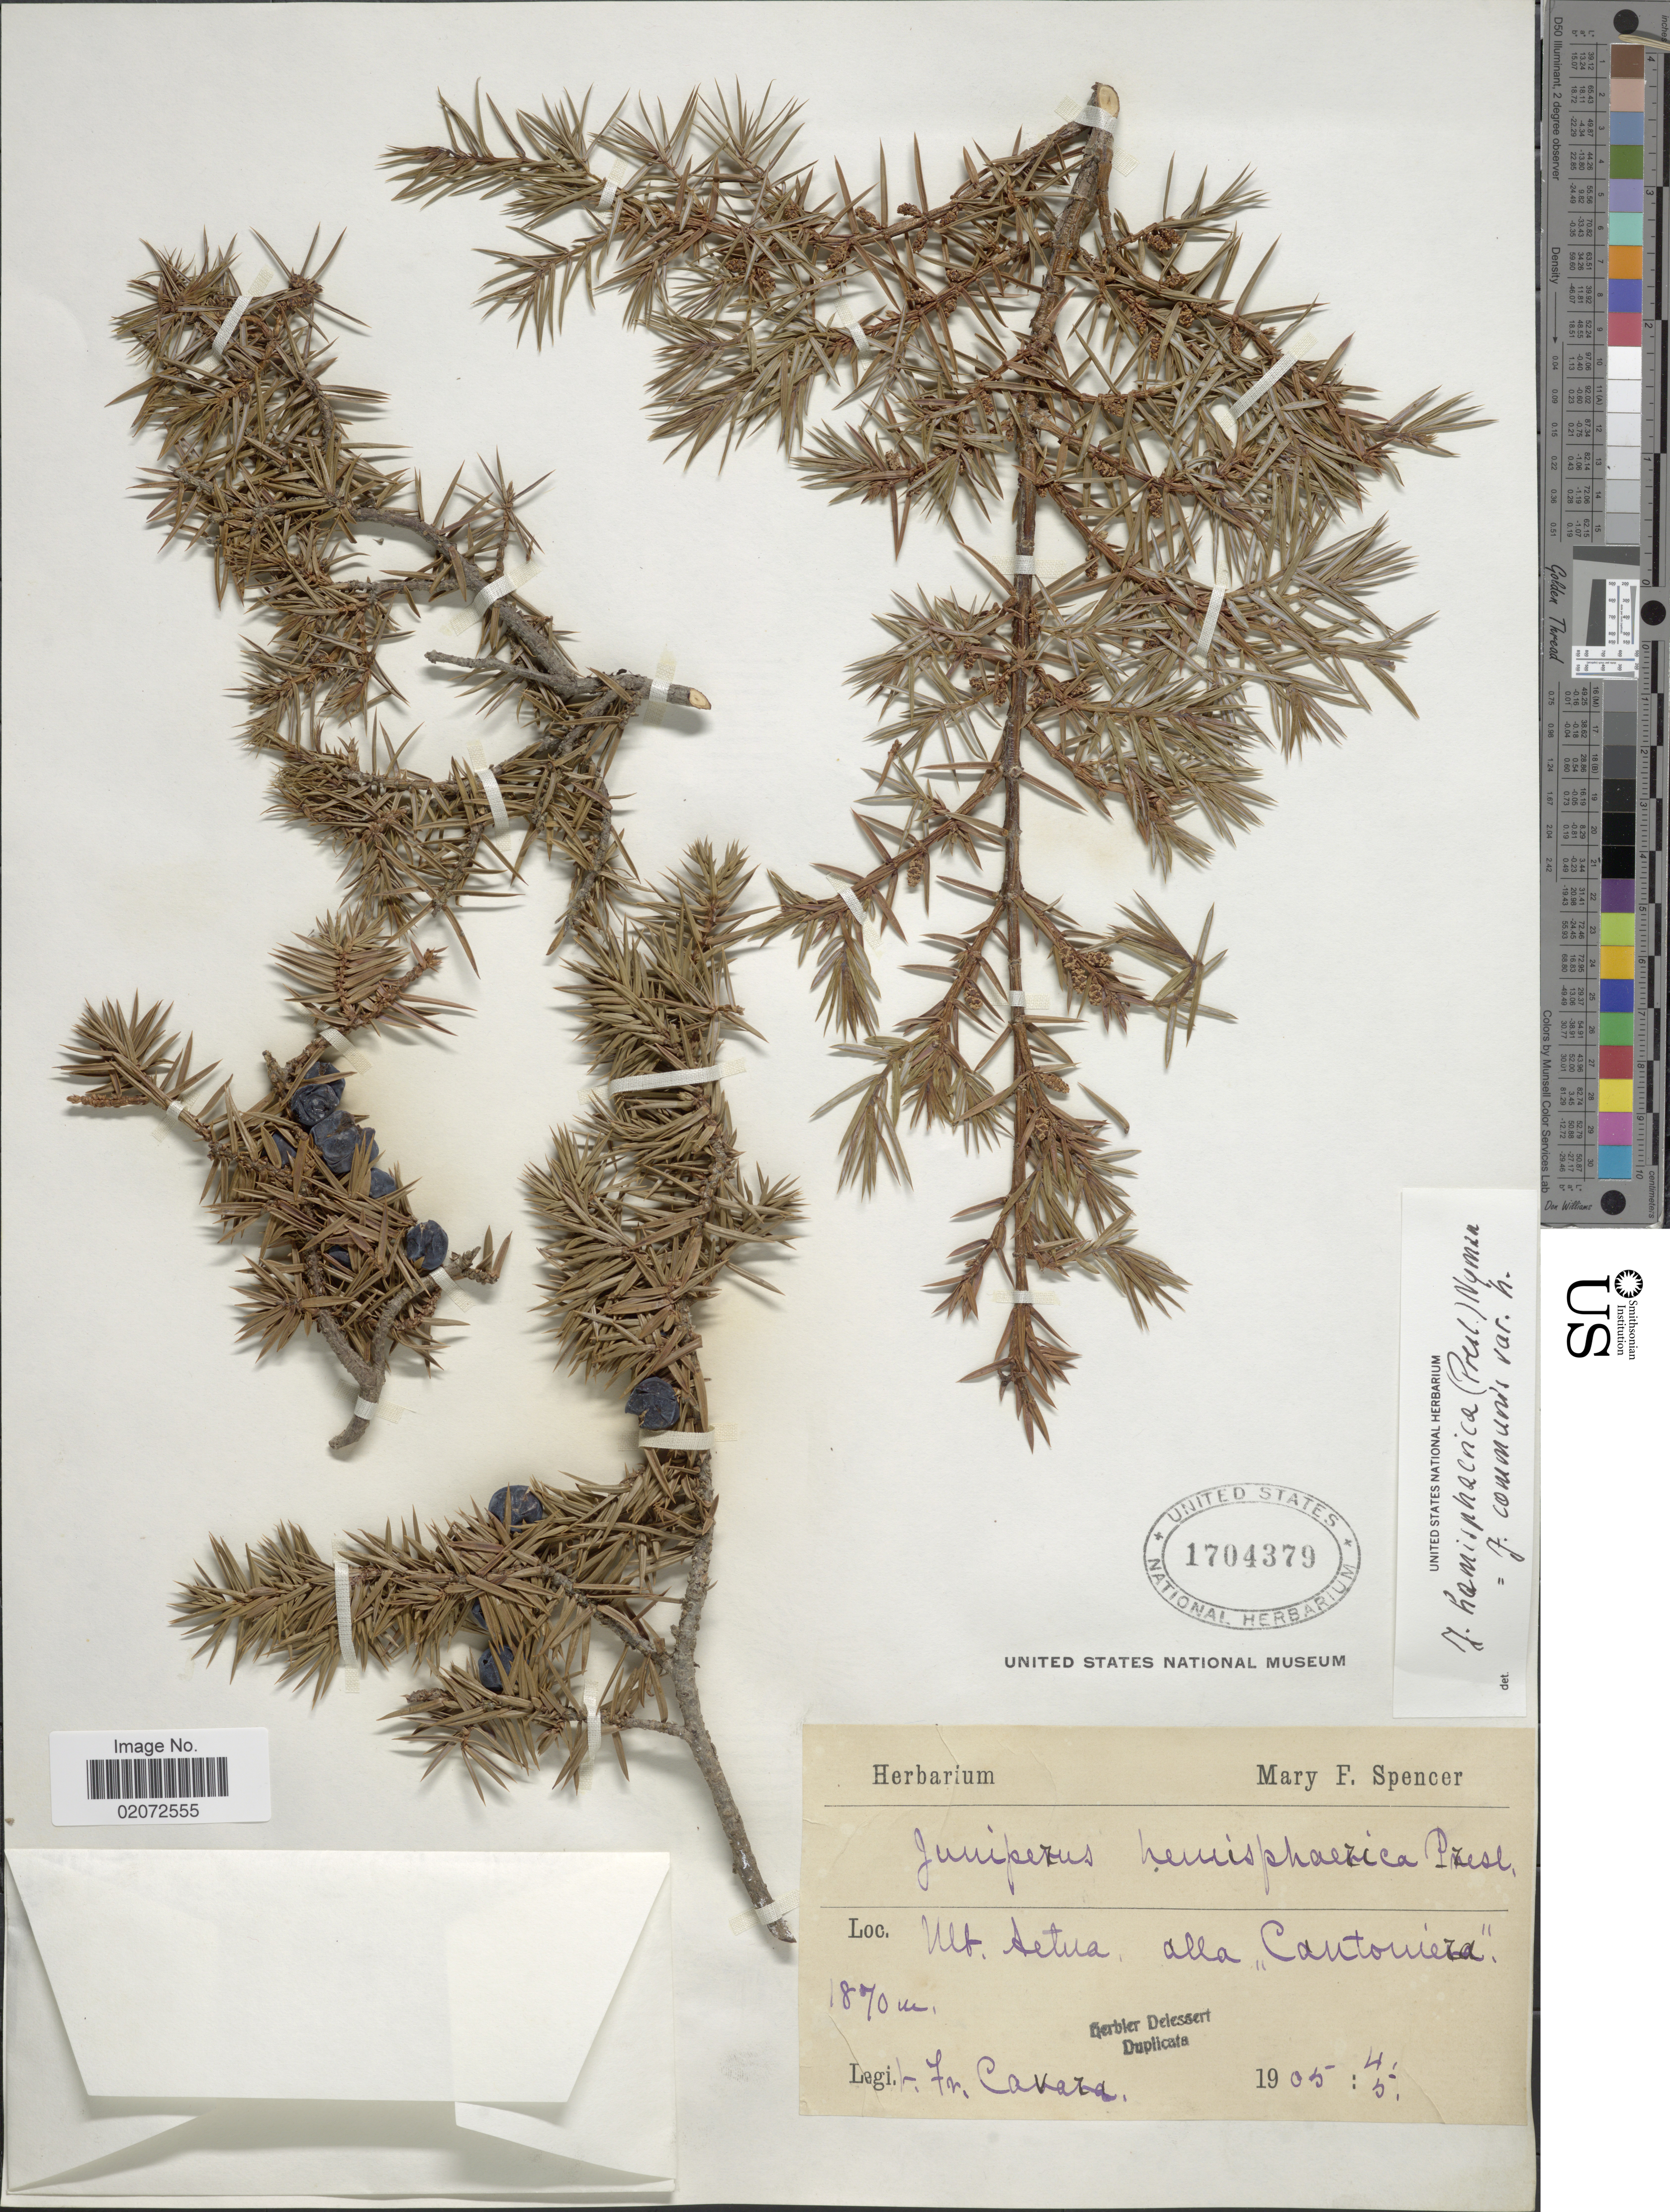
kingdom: Plantae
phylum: Tracheophyta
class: Pinopsida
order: Pinales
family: Cupressaceae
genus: Juniperus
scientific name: Juniperus hemisphaerica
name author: C. Presl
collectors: Cavaza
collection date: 1905-05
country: Italy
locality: Mt. Aetua, Alla Cantoniera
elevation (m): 1870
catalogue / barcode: US 1704379